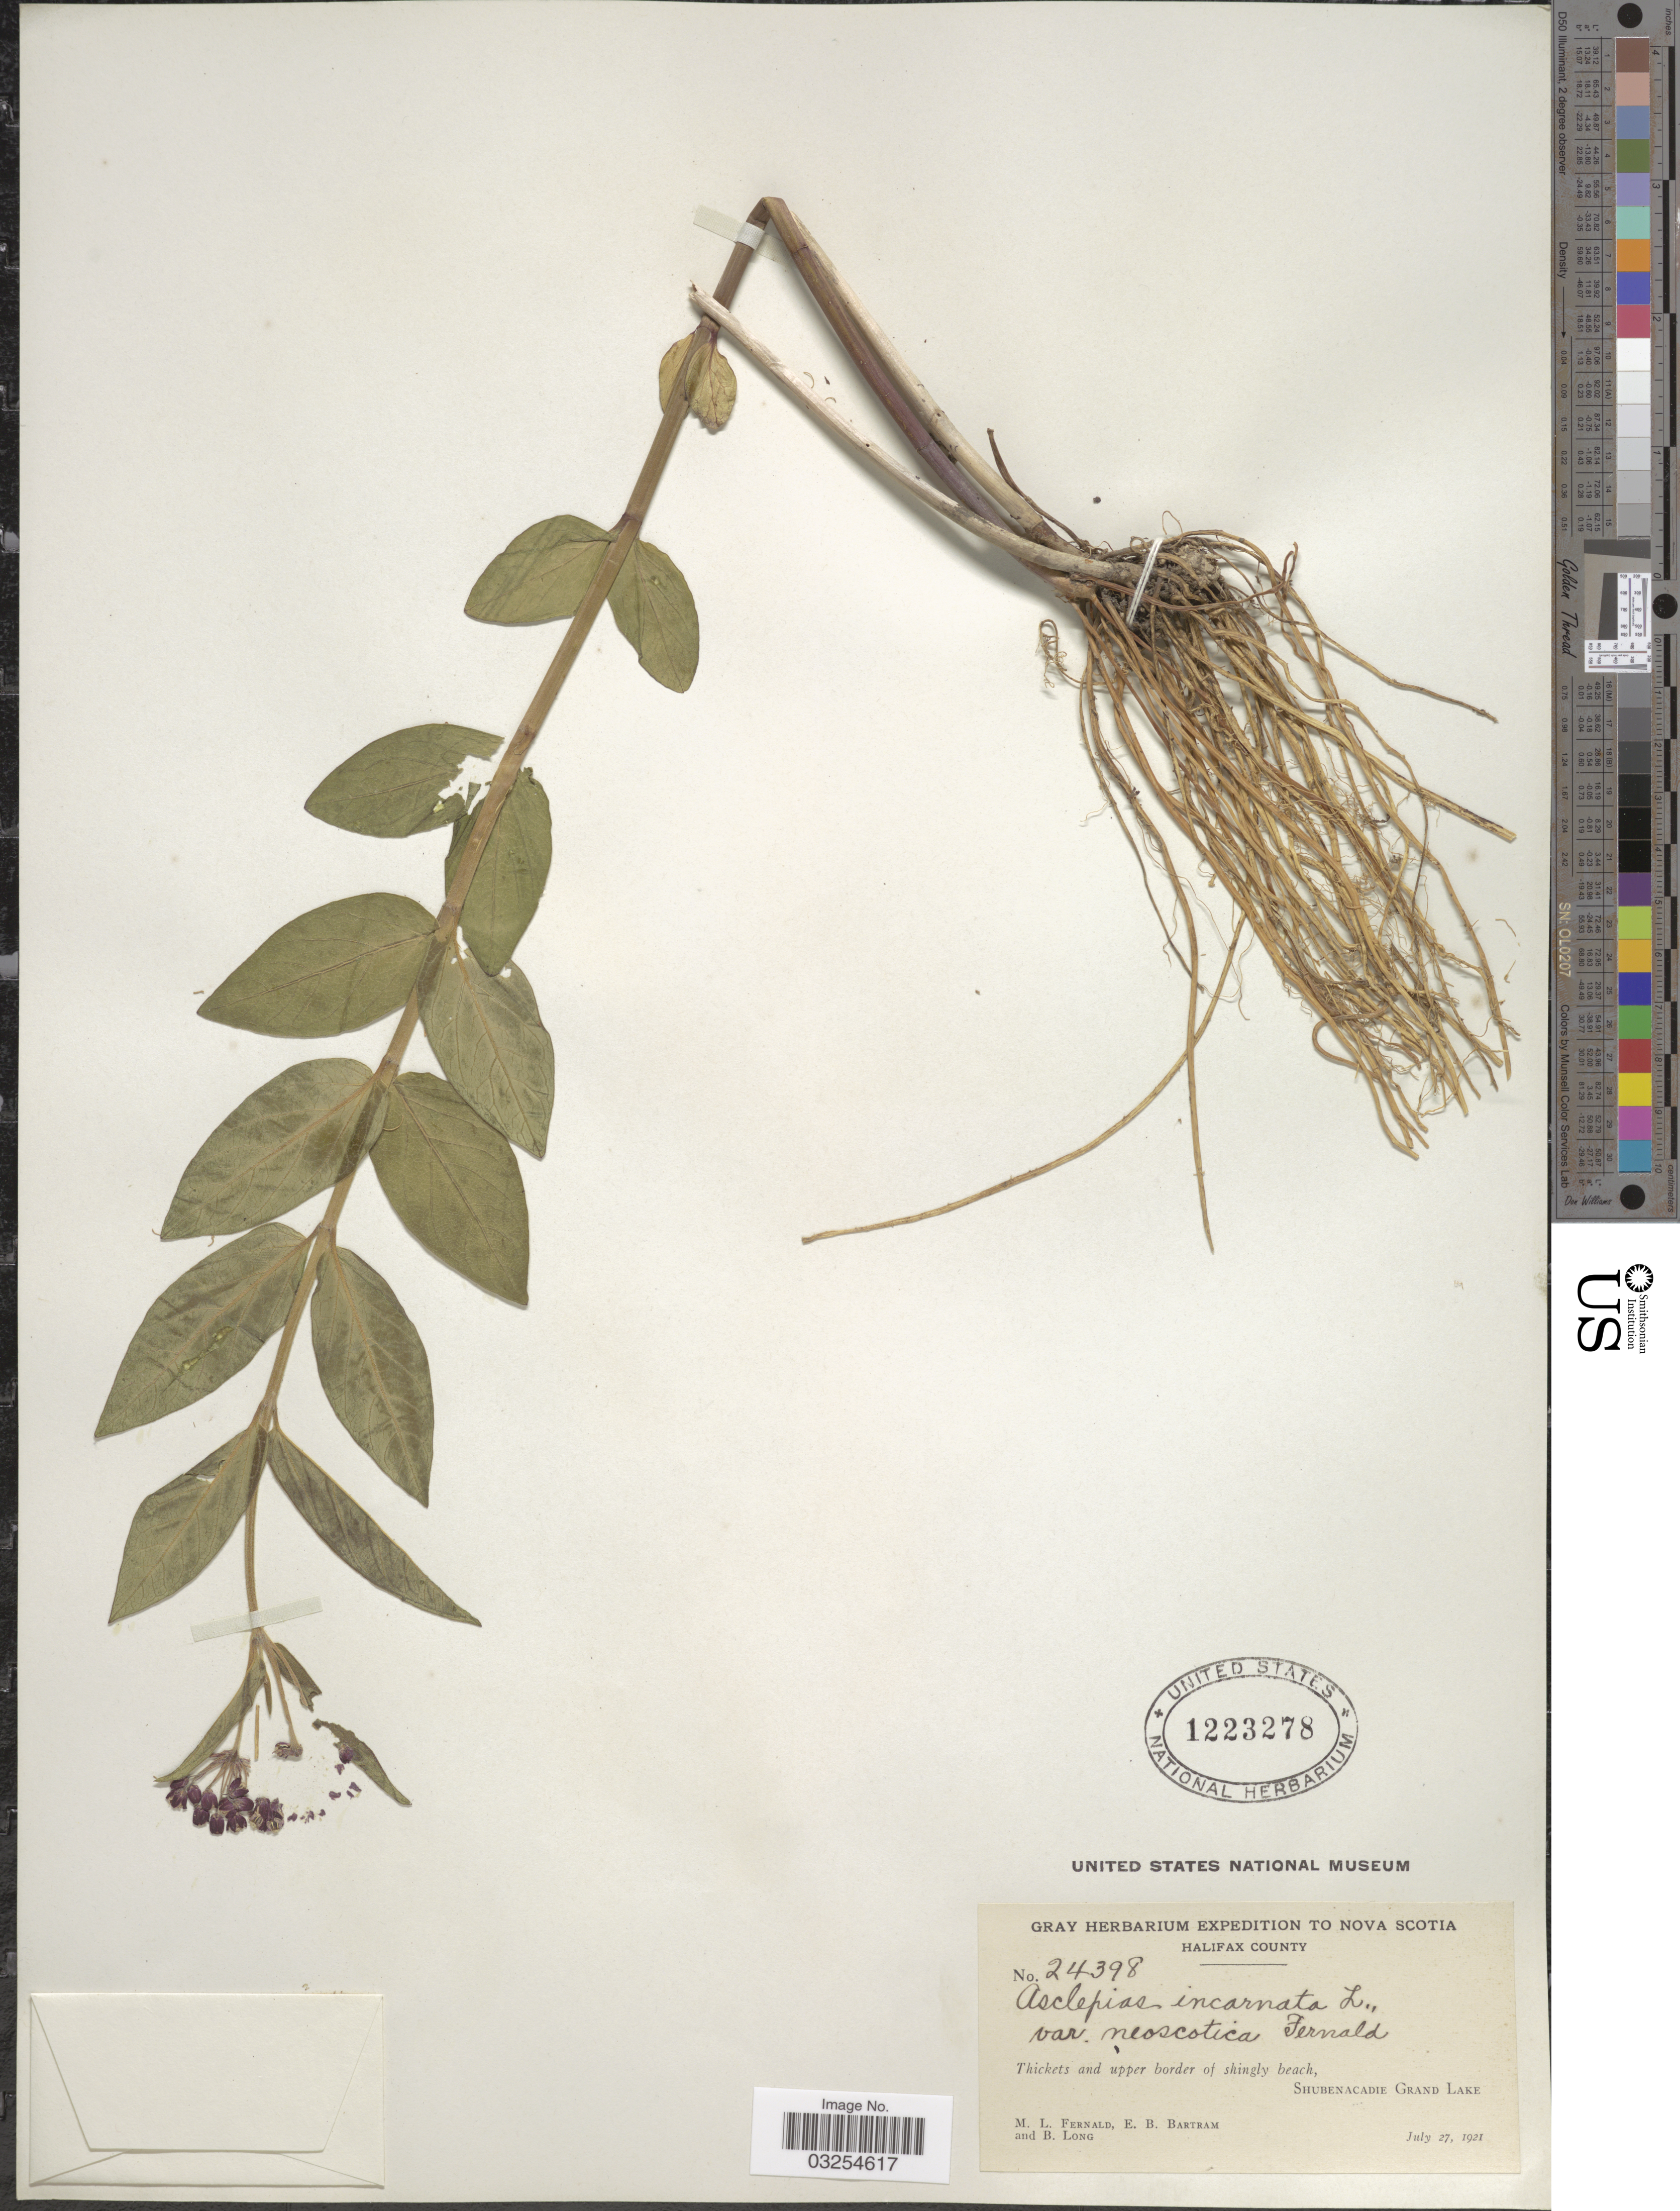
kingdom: Plantae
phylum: Tracheophyta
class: Magnoliopsida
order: Gentianales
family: Apocynaceae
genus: Asclepias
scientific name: Asclepias incarnata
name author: L.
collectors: M. L. Fernald, E. B. Bartram & B. Long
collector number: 24398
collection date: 1921-07-27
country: Canada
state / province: Nova Scotia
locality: Halifax County. Thickets and upper border of shingly beach, Shubenacadie Grand Lake.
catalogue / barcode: US 1223278